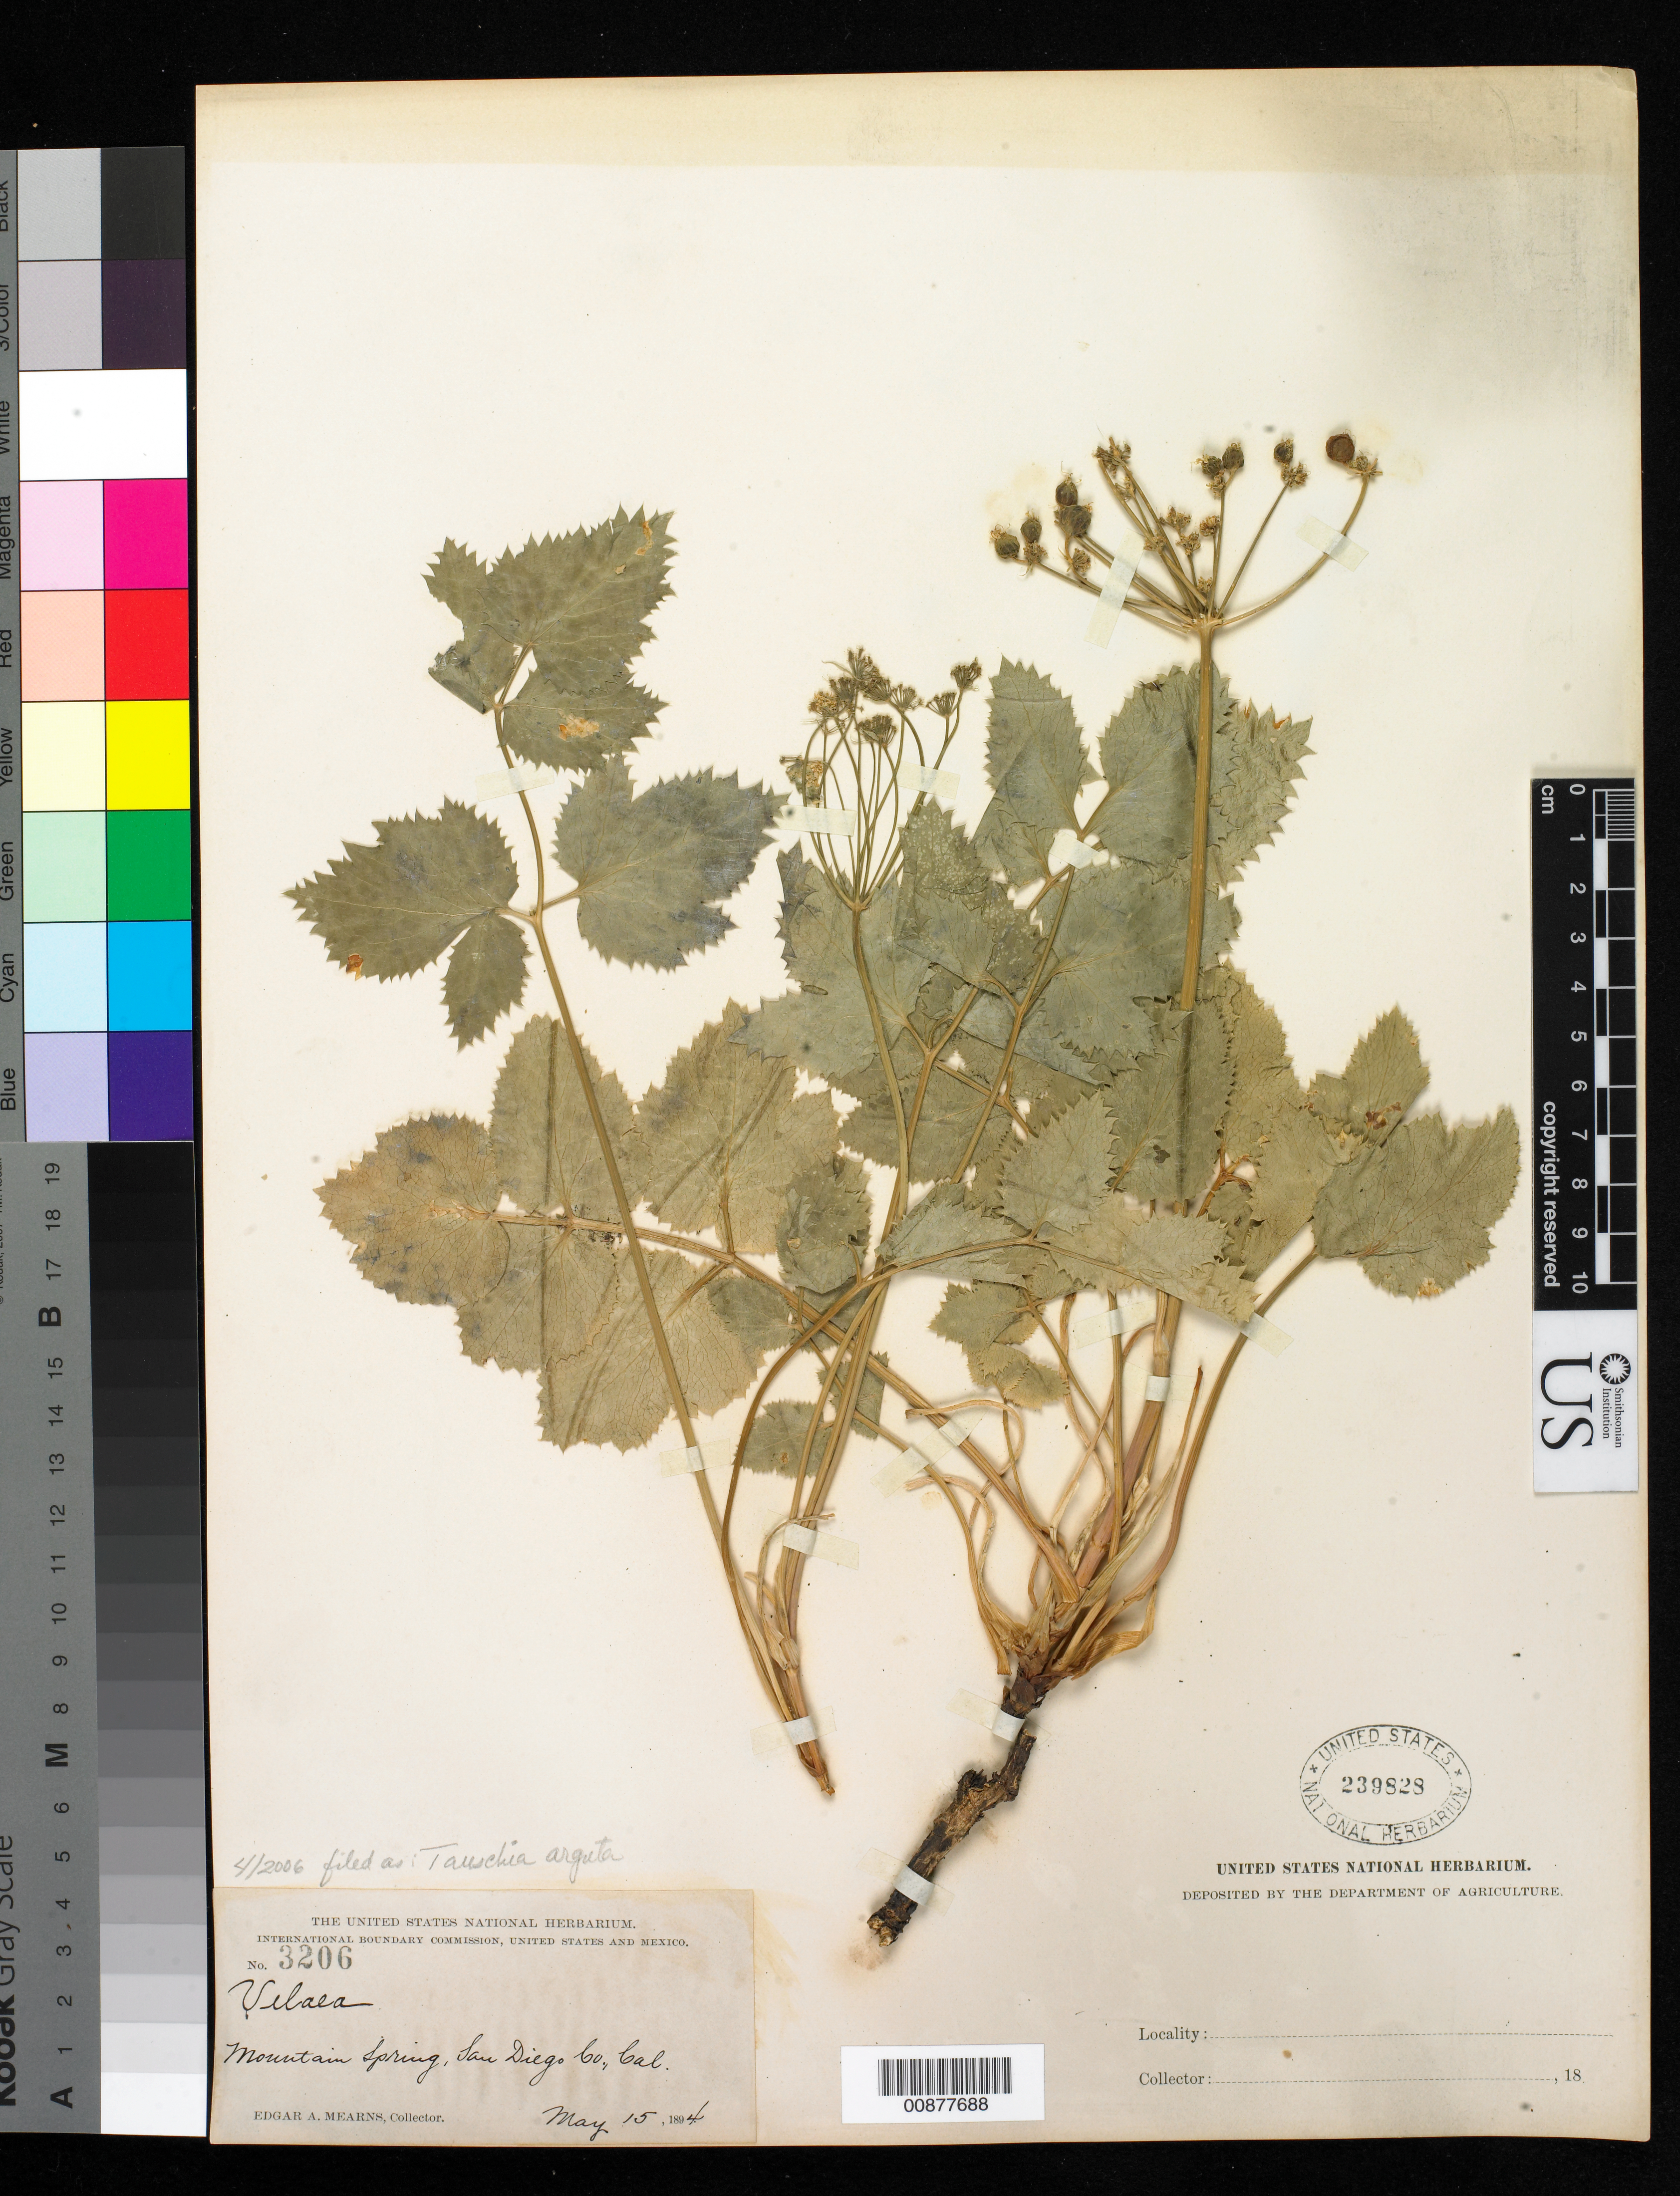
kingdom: Plantae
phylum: Tracheophyta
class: Magnoliopsida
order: Apiales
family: Apiaceae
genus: Tauschia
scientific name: Tauschia arguta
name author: (Torr.) J.F. Macbr.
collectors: E. A. Mearns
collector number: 3206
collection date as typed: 15 May 1894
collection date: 1894-05-15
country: United States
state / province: California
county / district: San Diego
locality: Mountain Spring, San Diego County, California.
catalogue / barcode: US 239828